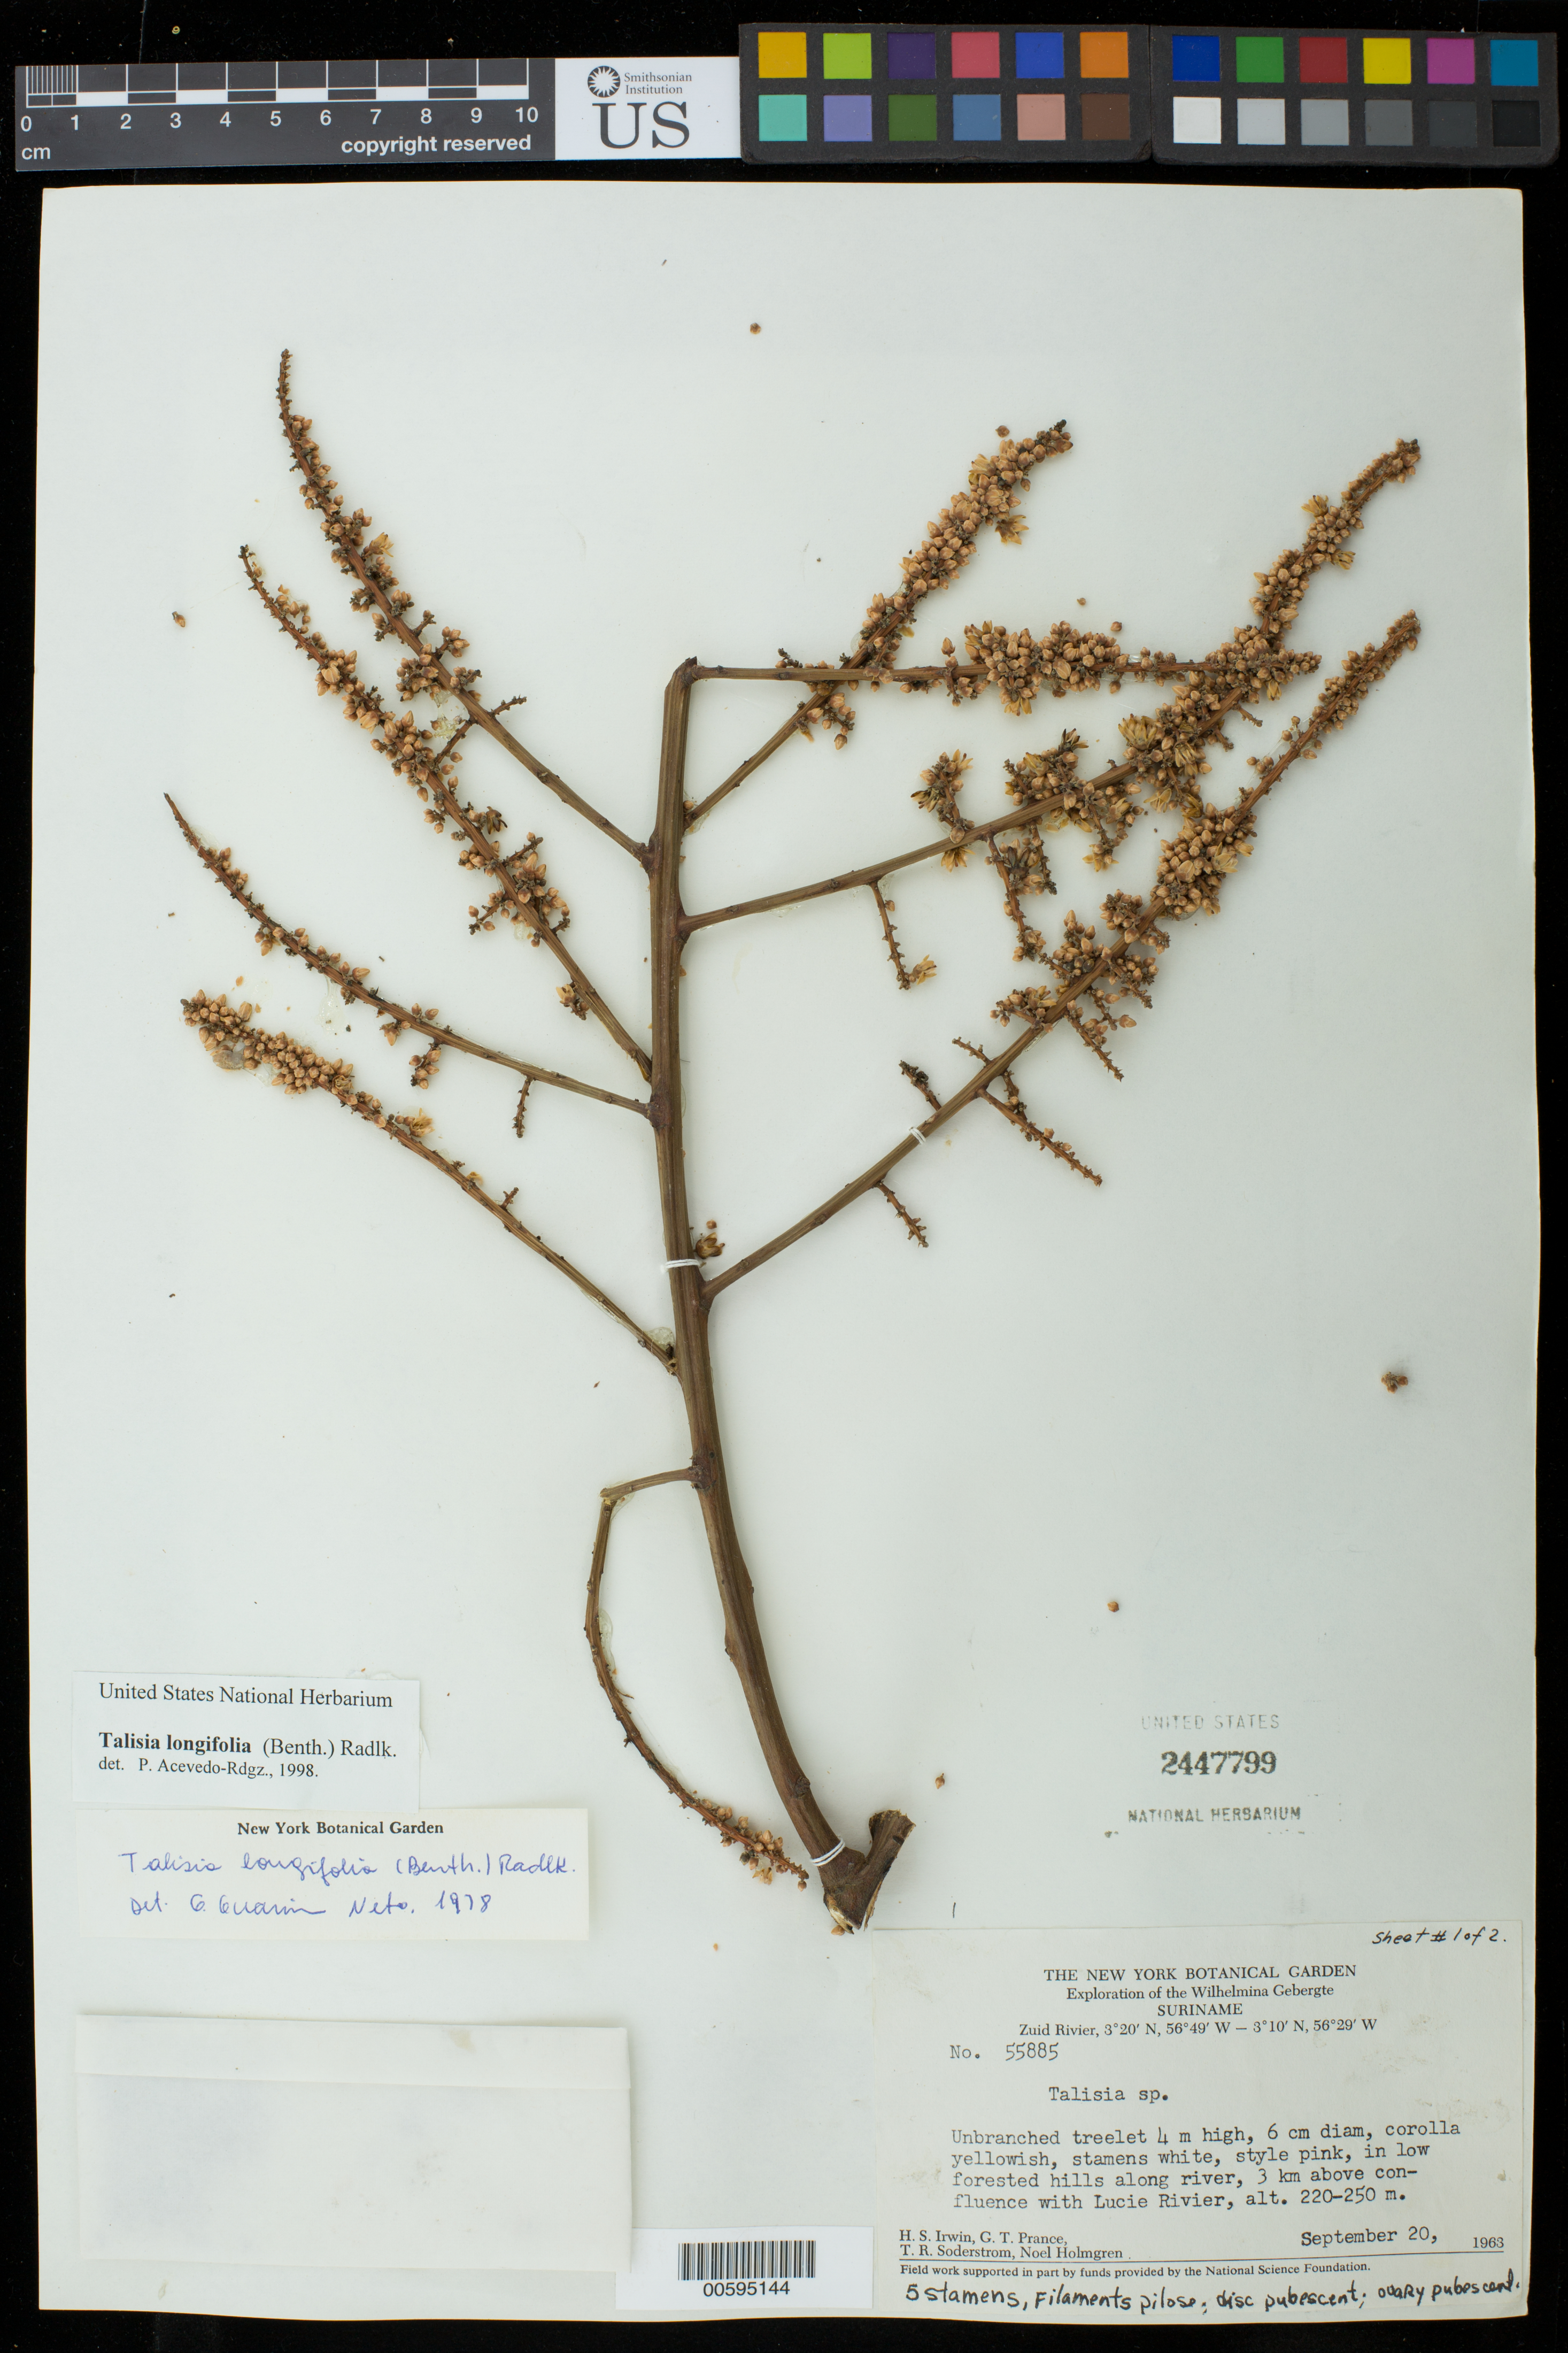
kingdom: Plantae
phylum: Tracheophyta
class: Magnoliopsida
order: Sapindales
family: Sapindaceae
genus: Talisia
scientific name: Talisia longifolia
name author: (Benth.) Radlk.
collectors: H. Irwin & et al.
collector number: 55885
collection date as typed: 20 Sep 1963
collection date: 1963-09-20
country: Suriname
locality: Suid River, near confluence with Lucie River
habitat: Low forested hills along river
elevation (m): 325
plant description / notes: F, NY-2, US-2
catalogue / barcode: US 2447799